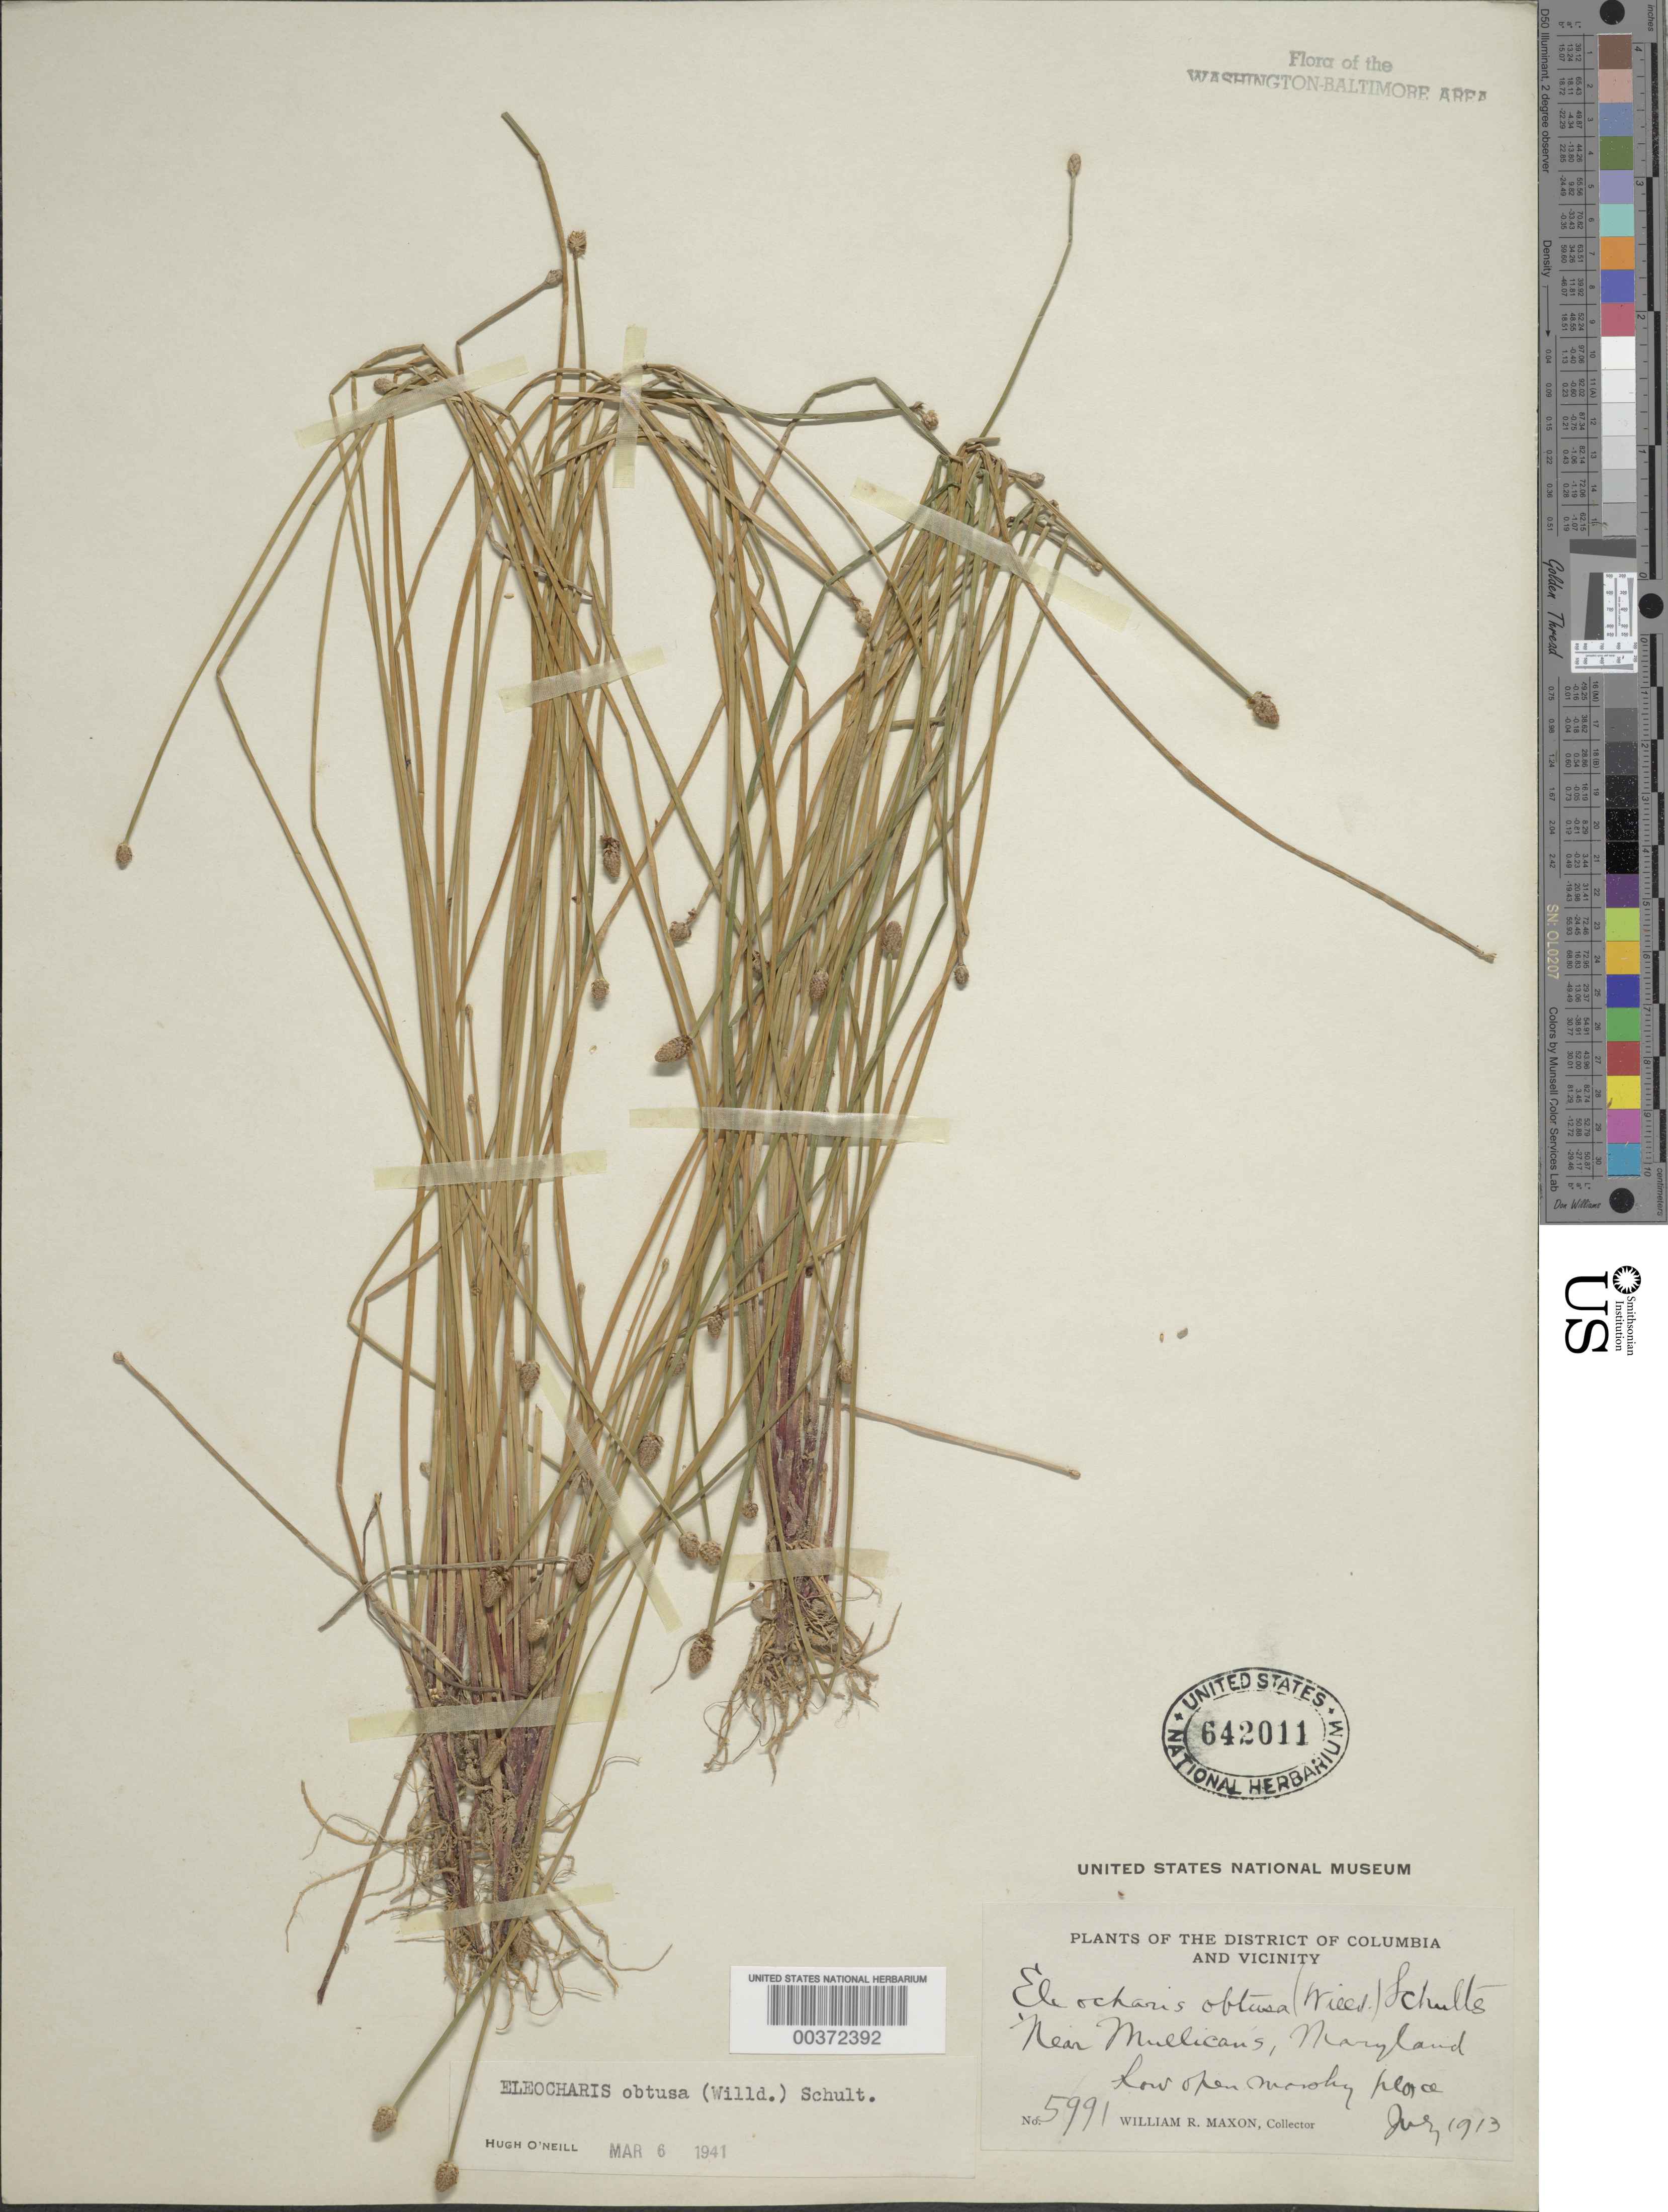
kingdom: Plantae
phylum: Tracheophyta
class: Liliopsida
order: Poales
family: Cyperaceae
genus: Eleocharis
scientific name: Eleocharis obtusa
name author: (Willd.) Schult.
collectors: W. R. Maxon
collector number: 5991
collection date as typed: Jul 1913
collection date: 1913-07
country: United States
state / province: Maryland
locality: Mullicans vicinity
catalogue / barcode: US 642011